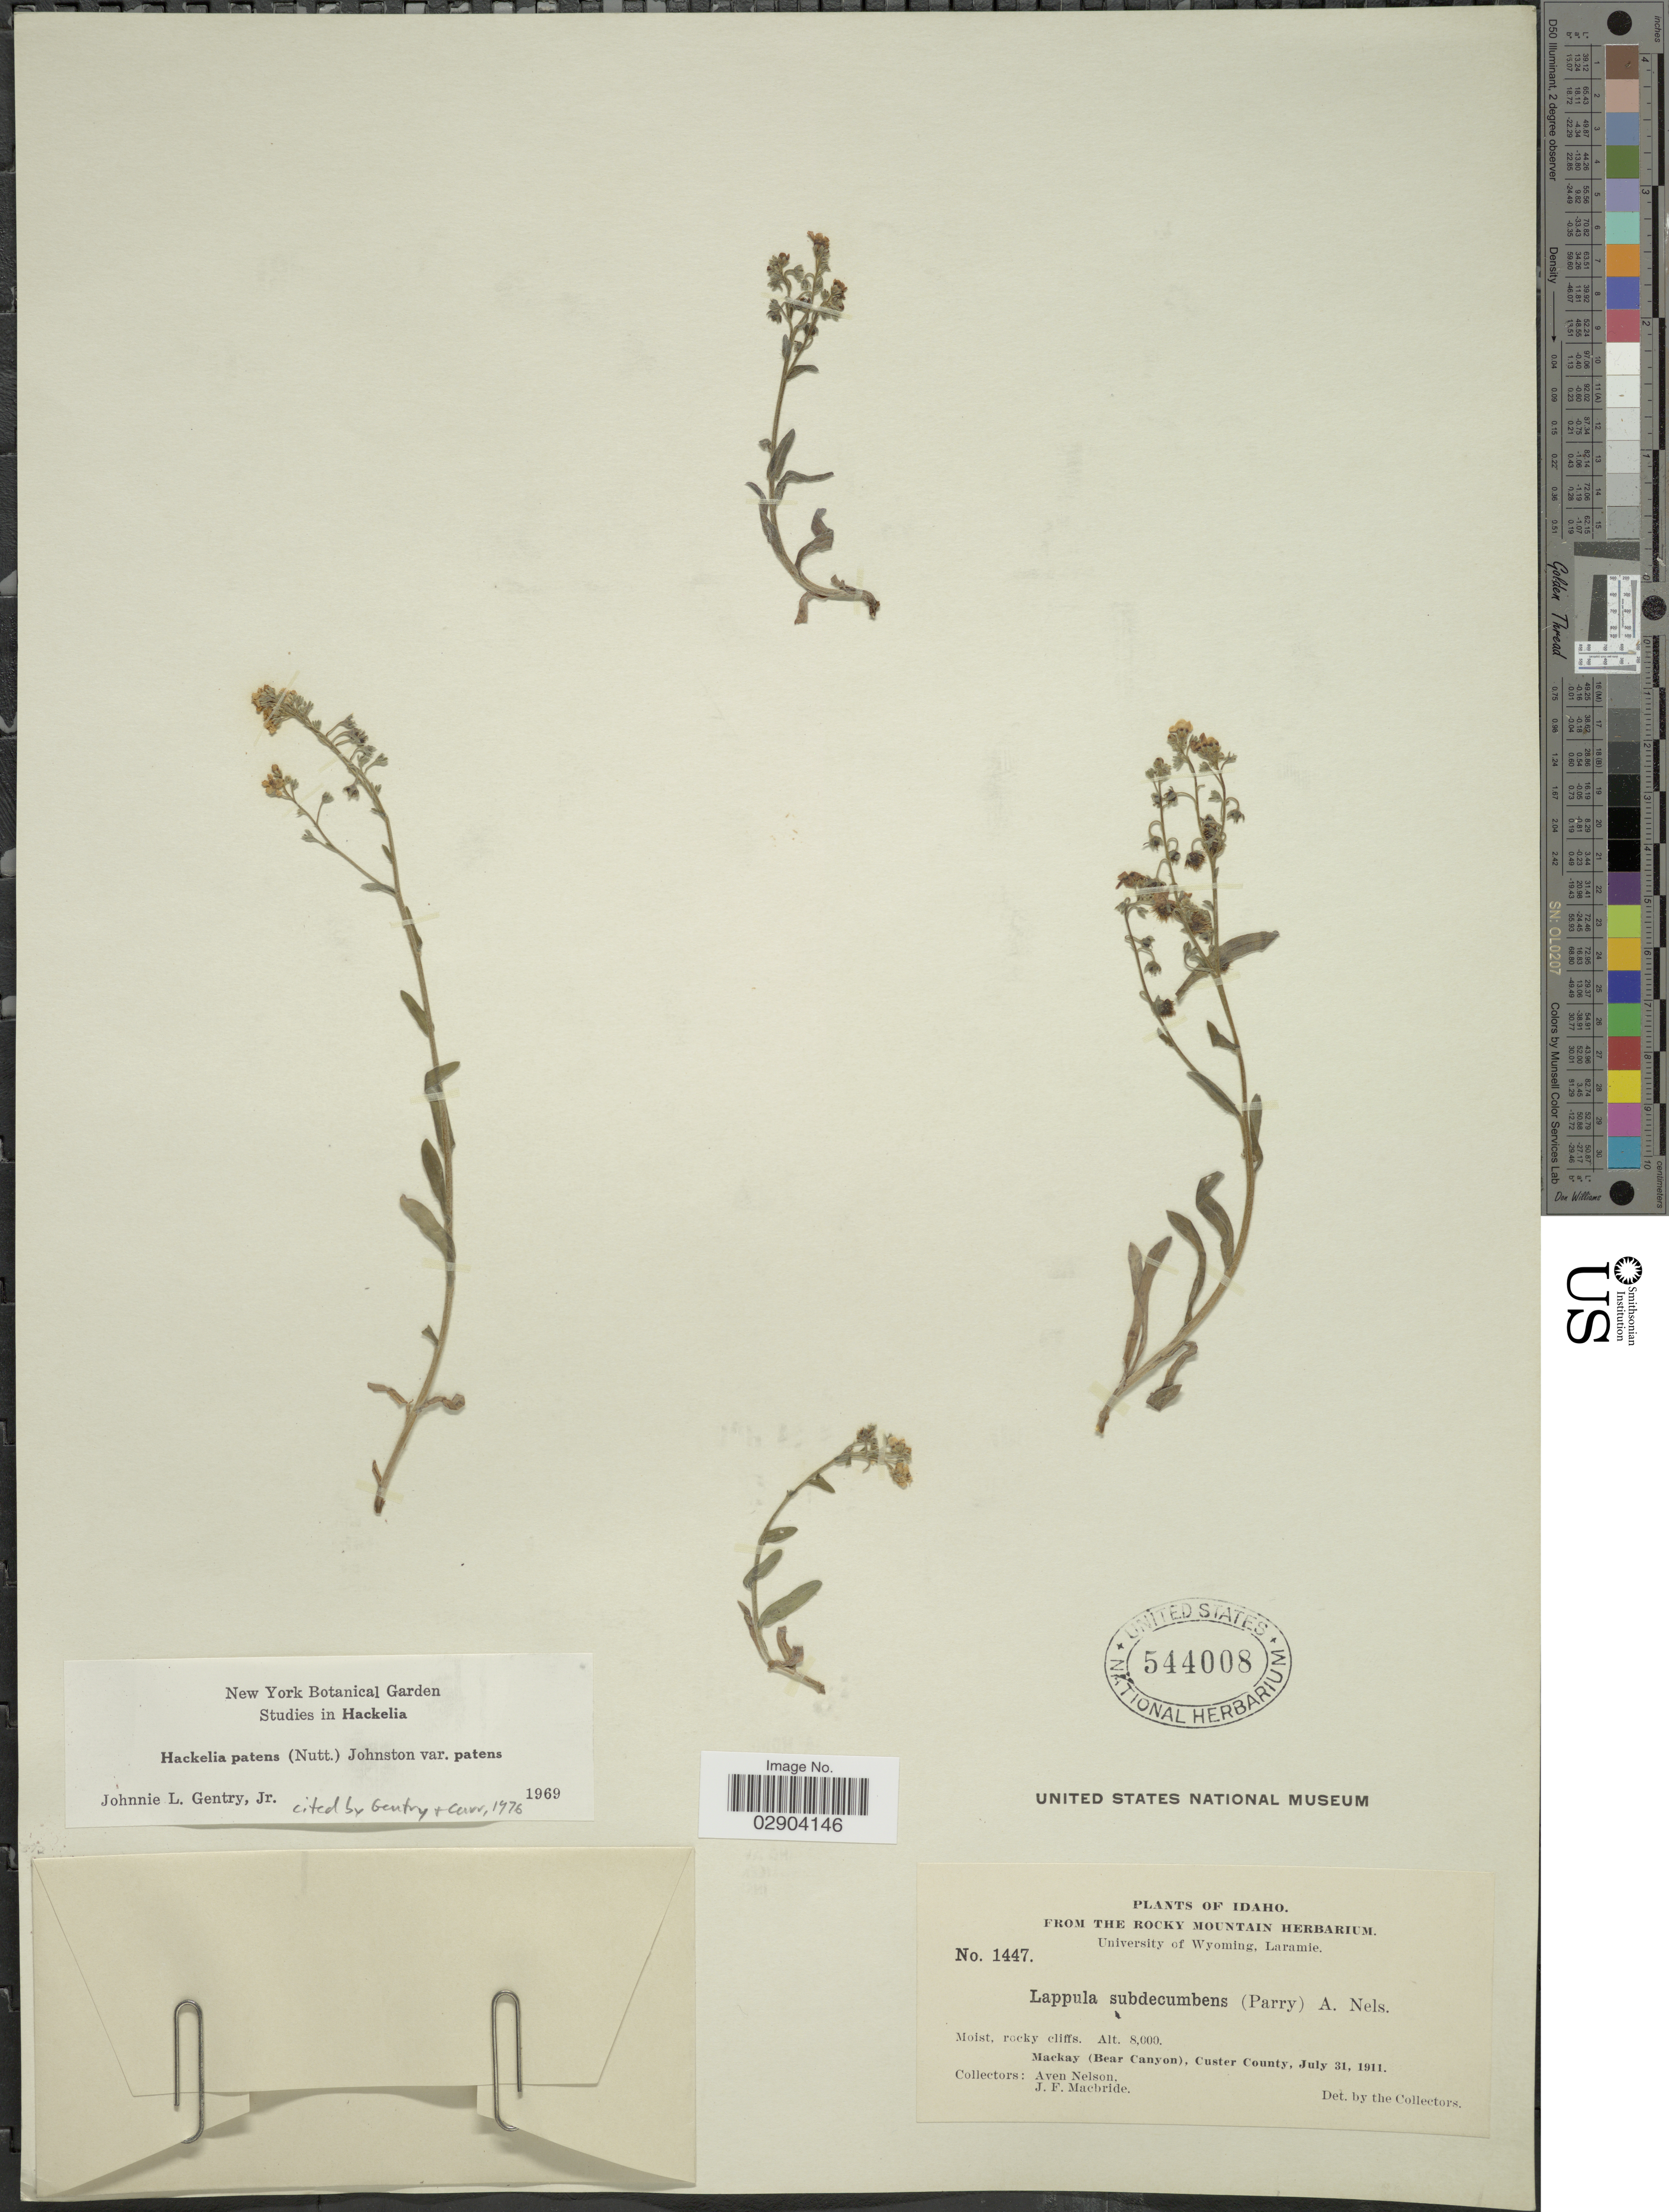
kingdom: Plantae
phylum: Tracheophyta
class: Magnoliopsida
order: Boraginales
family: Boraginaceae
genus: Hackelia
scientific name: Hackelia patens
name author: I.M. Johnst.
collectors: A. Nelson & J. F. Macbride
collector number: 1447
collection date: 1911-07-31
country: United States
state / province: Idaho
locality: Mackay (Bear Canyon), Custer County.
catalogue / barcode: US 544008